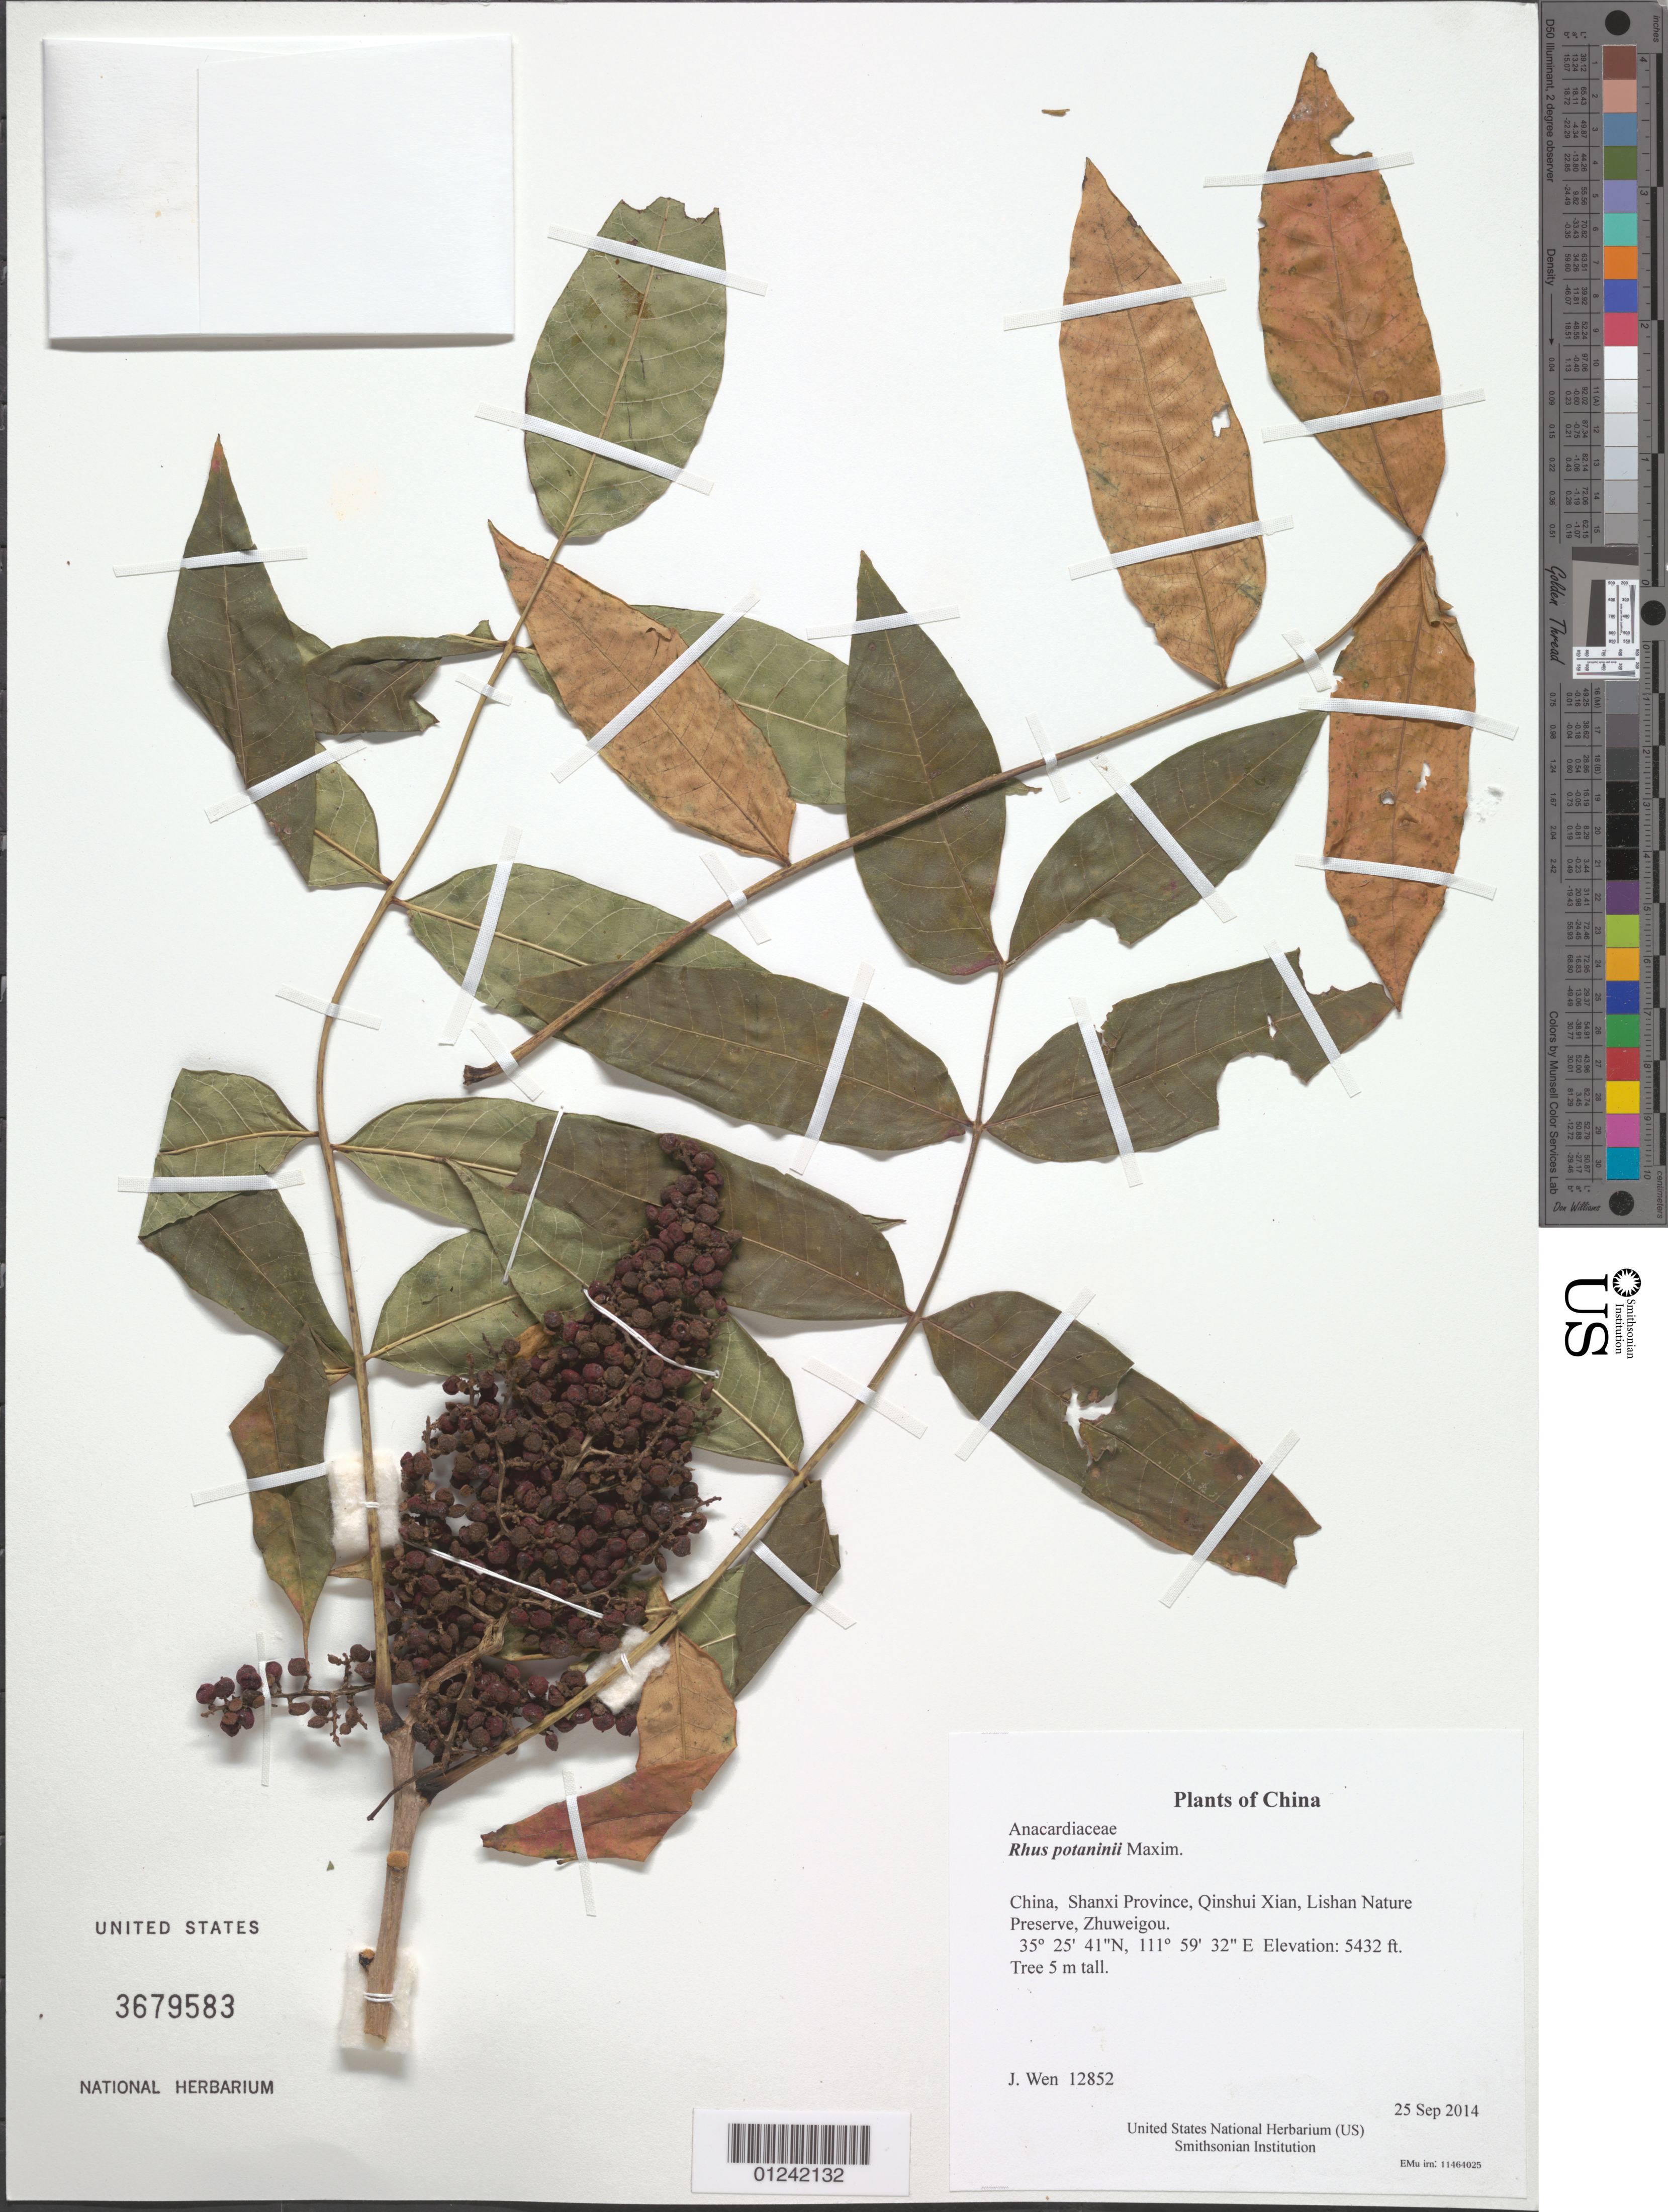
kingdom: Plantae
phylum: Tracheophyta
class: Magnoliopsida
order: Sapindales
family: Anacardiaceae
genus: Rhus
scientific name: Rhus potaninii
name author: Maxim.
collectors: J. Wen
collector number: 12852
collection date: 2014-09-25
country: China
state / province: Shanxi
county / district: Qinshui Xian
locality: Lishan Nature Preserve, Zhuweigou.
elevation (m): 1656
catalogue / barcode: US 3679583